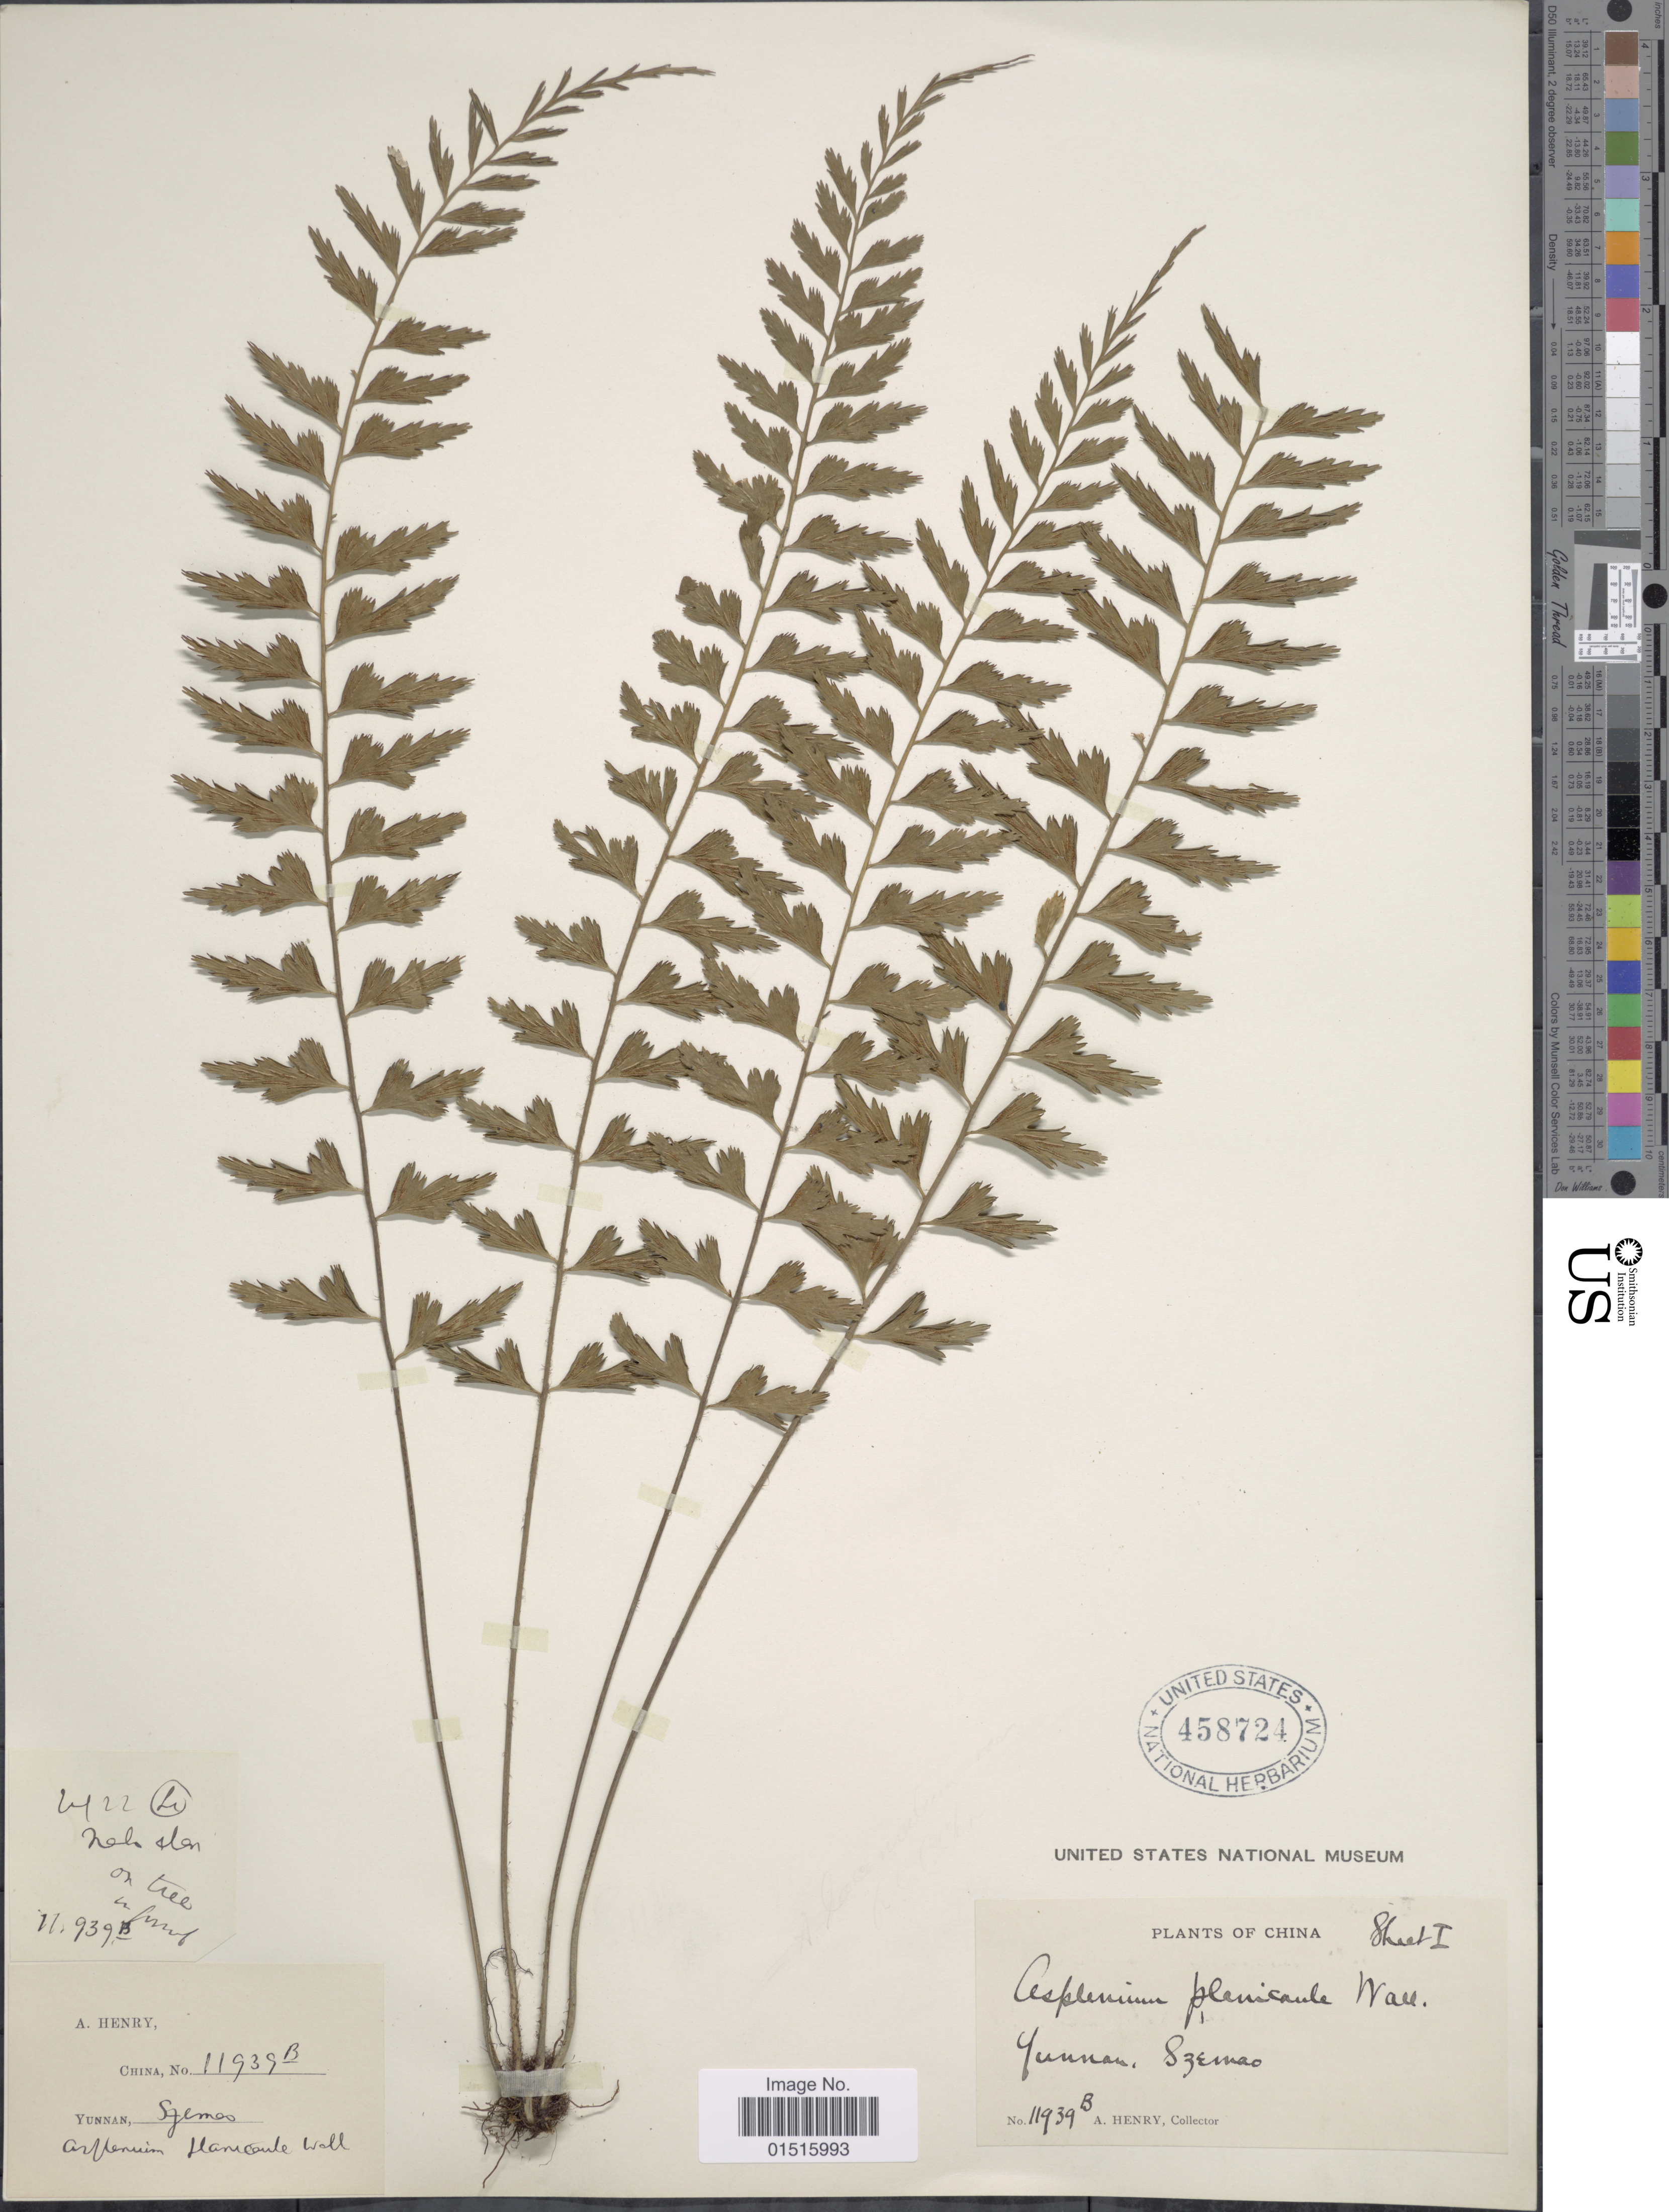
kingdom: Plantae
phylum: Tracheophyta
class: Polypodiopsida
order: Polypodiales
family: Aspleniaceae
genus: Asplenium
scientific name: Asplenium yoshinagae var. planicaule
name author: (Wall. ex Mett.) C.V. Morton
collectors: A. Henry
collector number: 11939 B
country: China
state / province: Yunnan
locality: Szemao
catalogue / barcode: US 458724